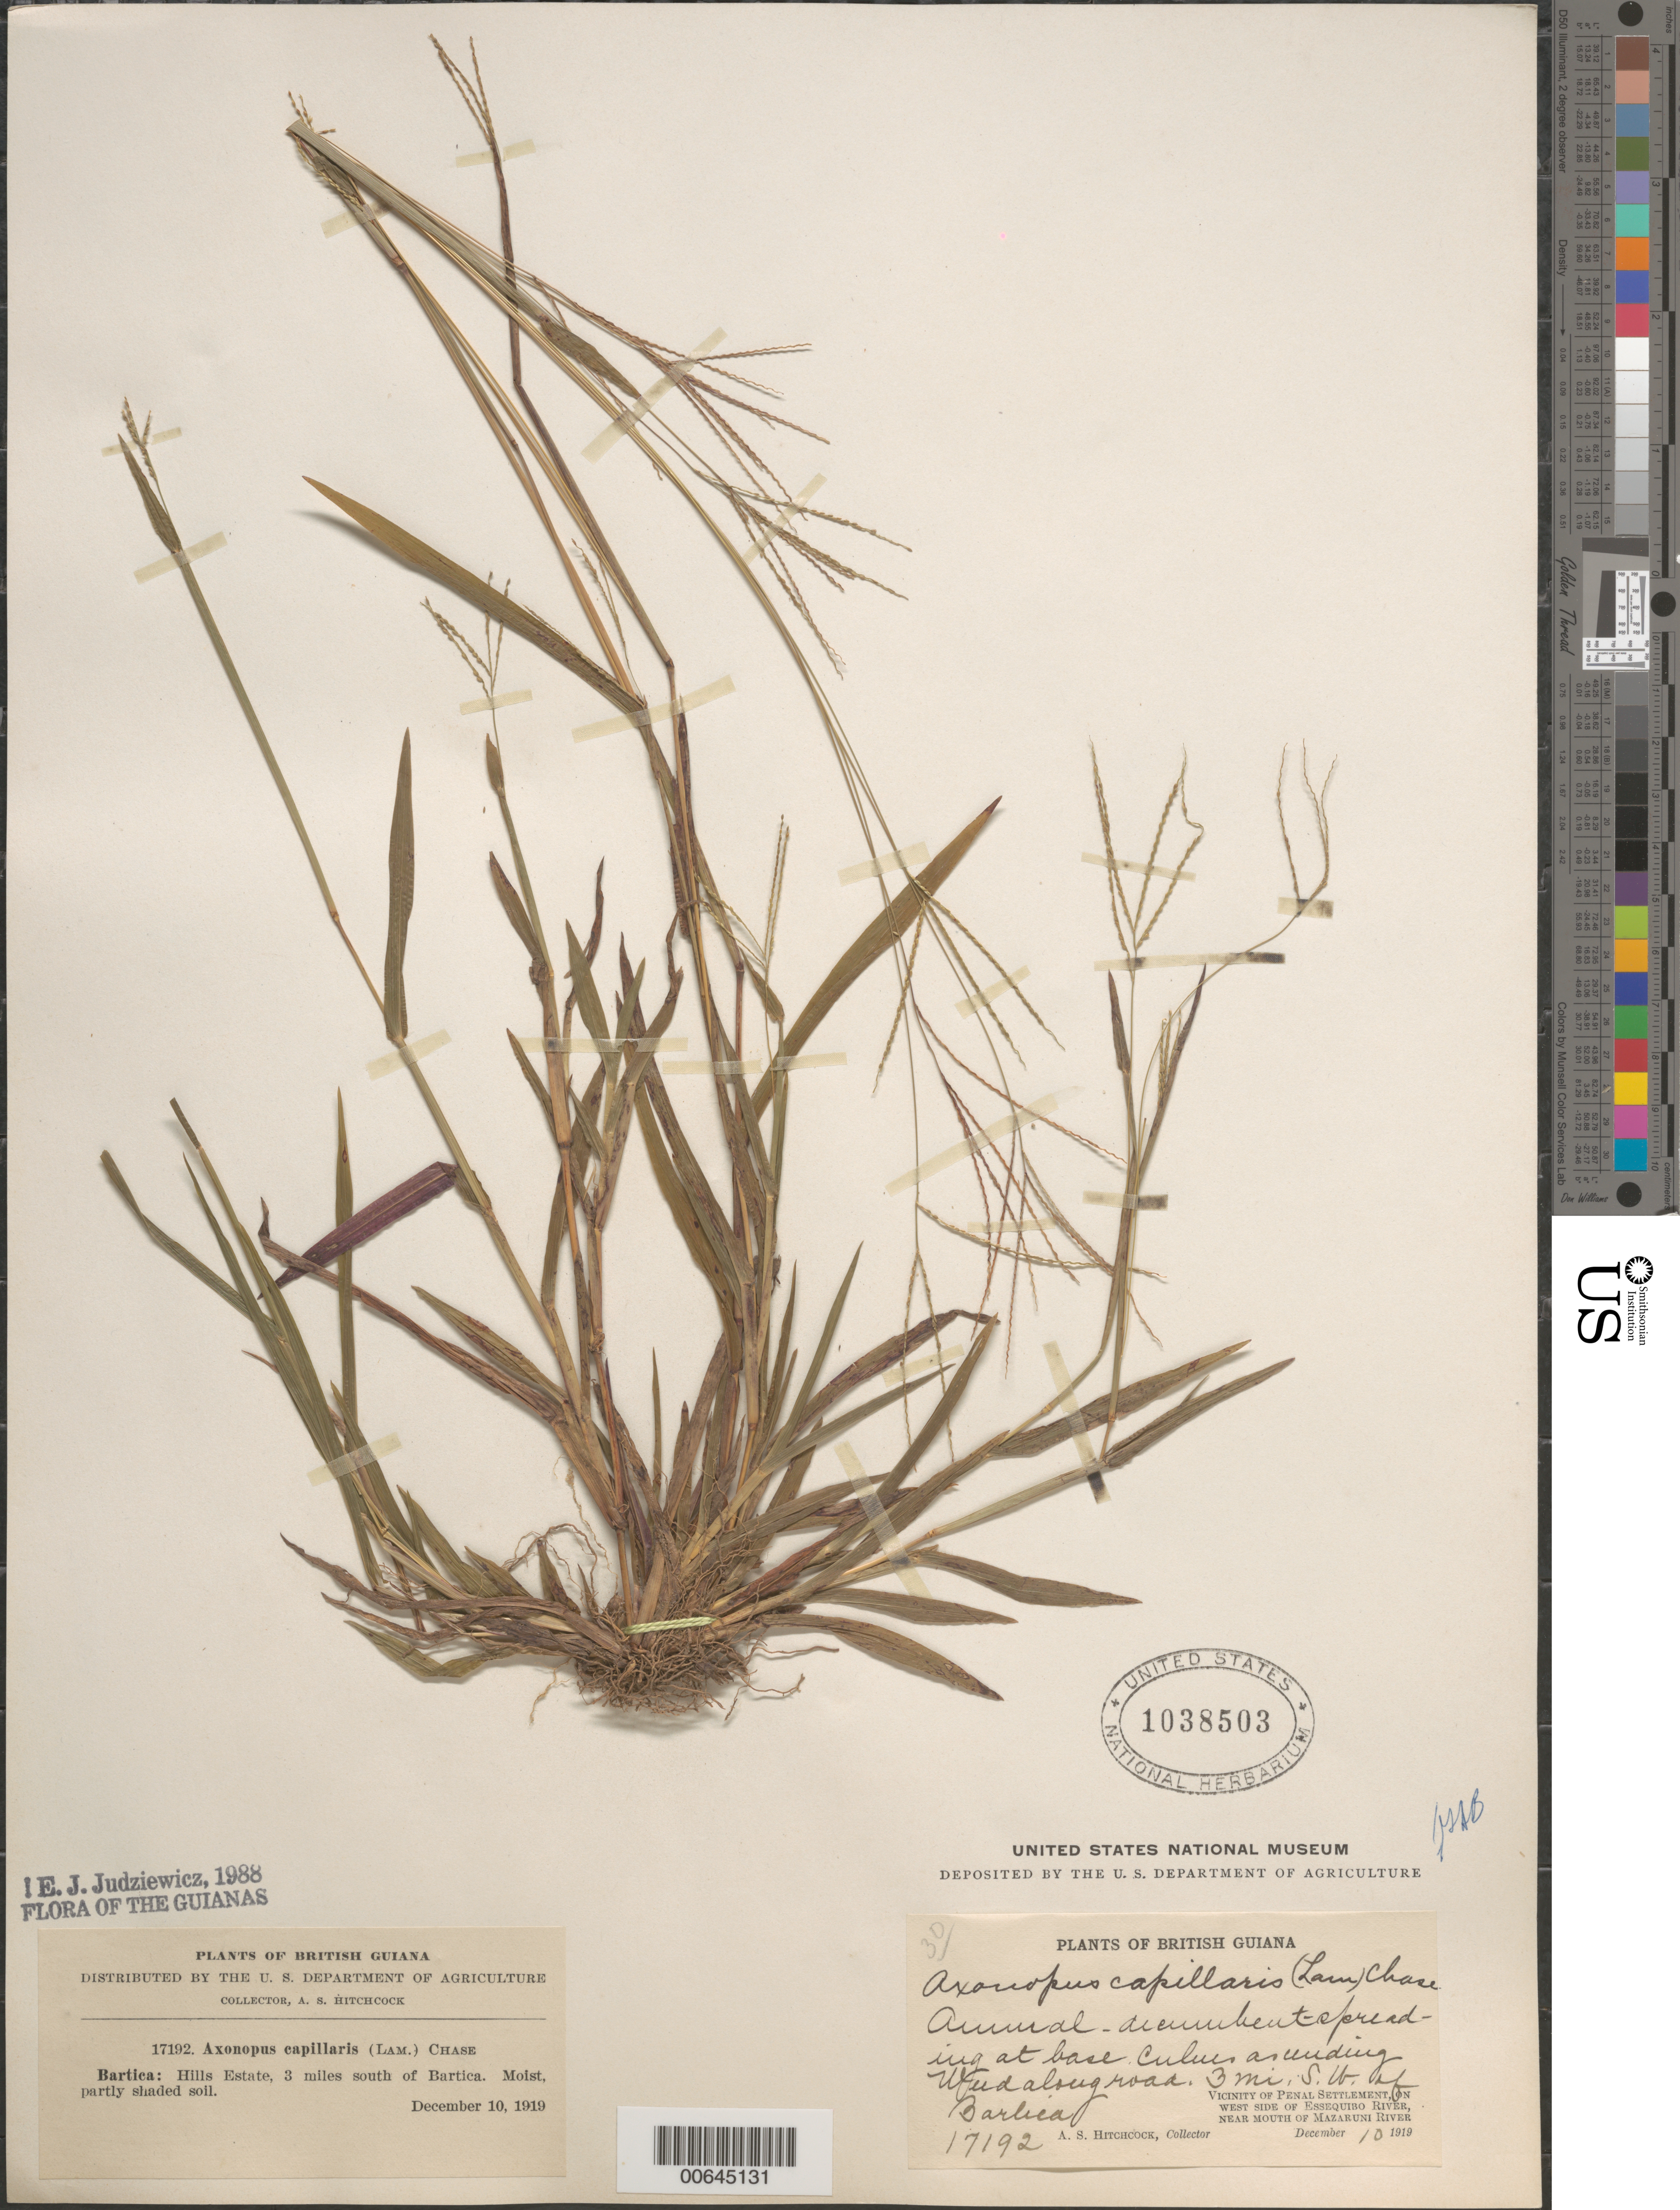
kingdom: Plantae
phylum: Tracheophyta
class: Liliopsida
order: Poales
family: Poaceae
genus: Axonopus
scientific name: Axonopus capillaris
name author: (Lam.) Chase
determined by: Judziewicz, E. J.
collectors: A. S. Hitchcock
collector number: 17192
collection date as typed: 10-Dec-19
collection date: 1919-12-10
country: Guyana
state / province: Cuyuni-Mazaruni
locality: Penal Settlement, vic., W side of Essequibo River, near mouth of Mazaruni R., 3 mi SW of Bartica, Hill's Estate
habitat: Moist, partly shaded soil near mouth of Mazaruni River. Weed along road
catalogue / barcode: US 1038503